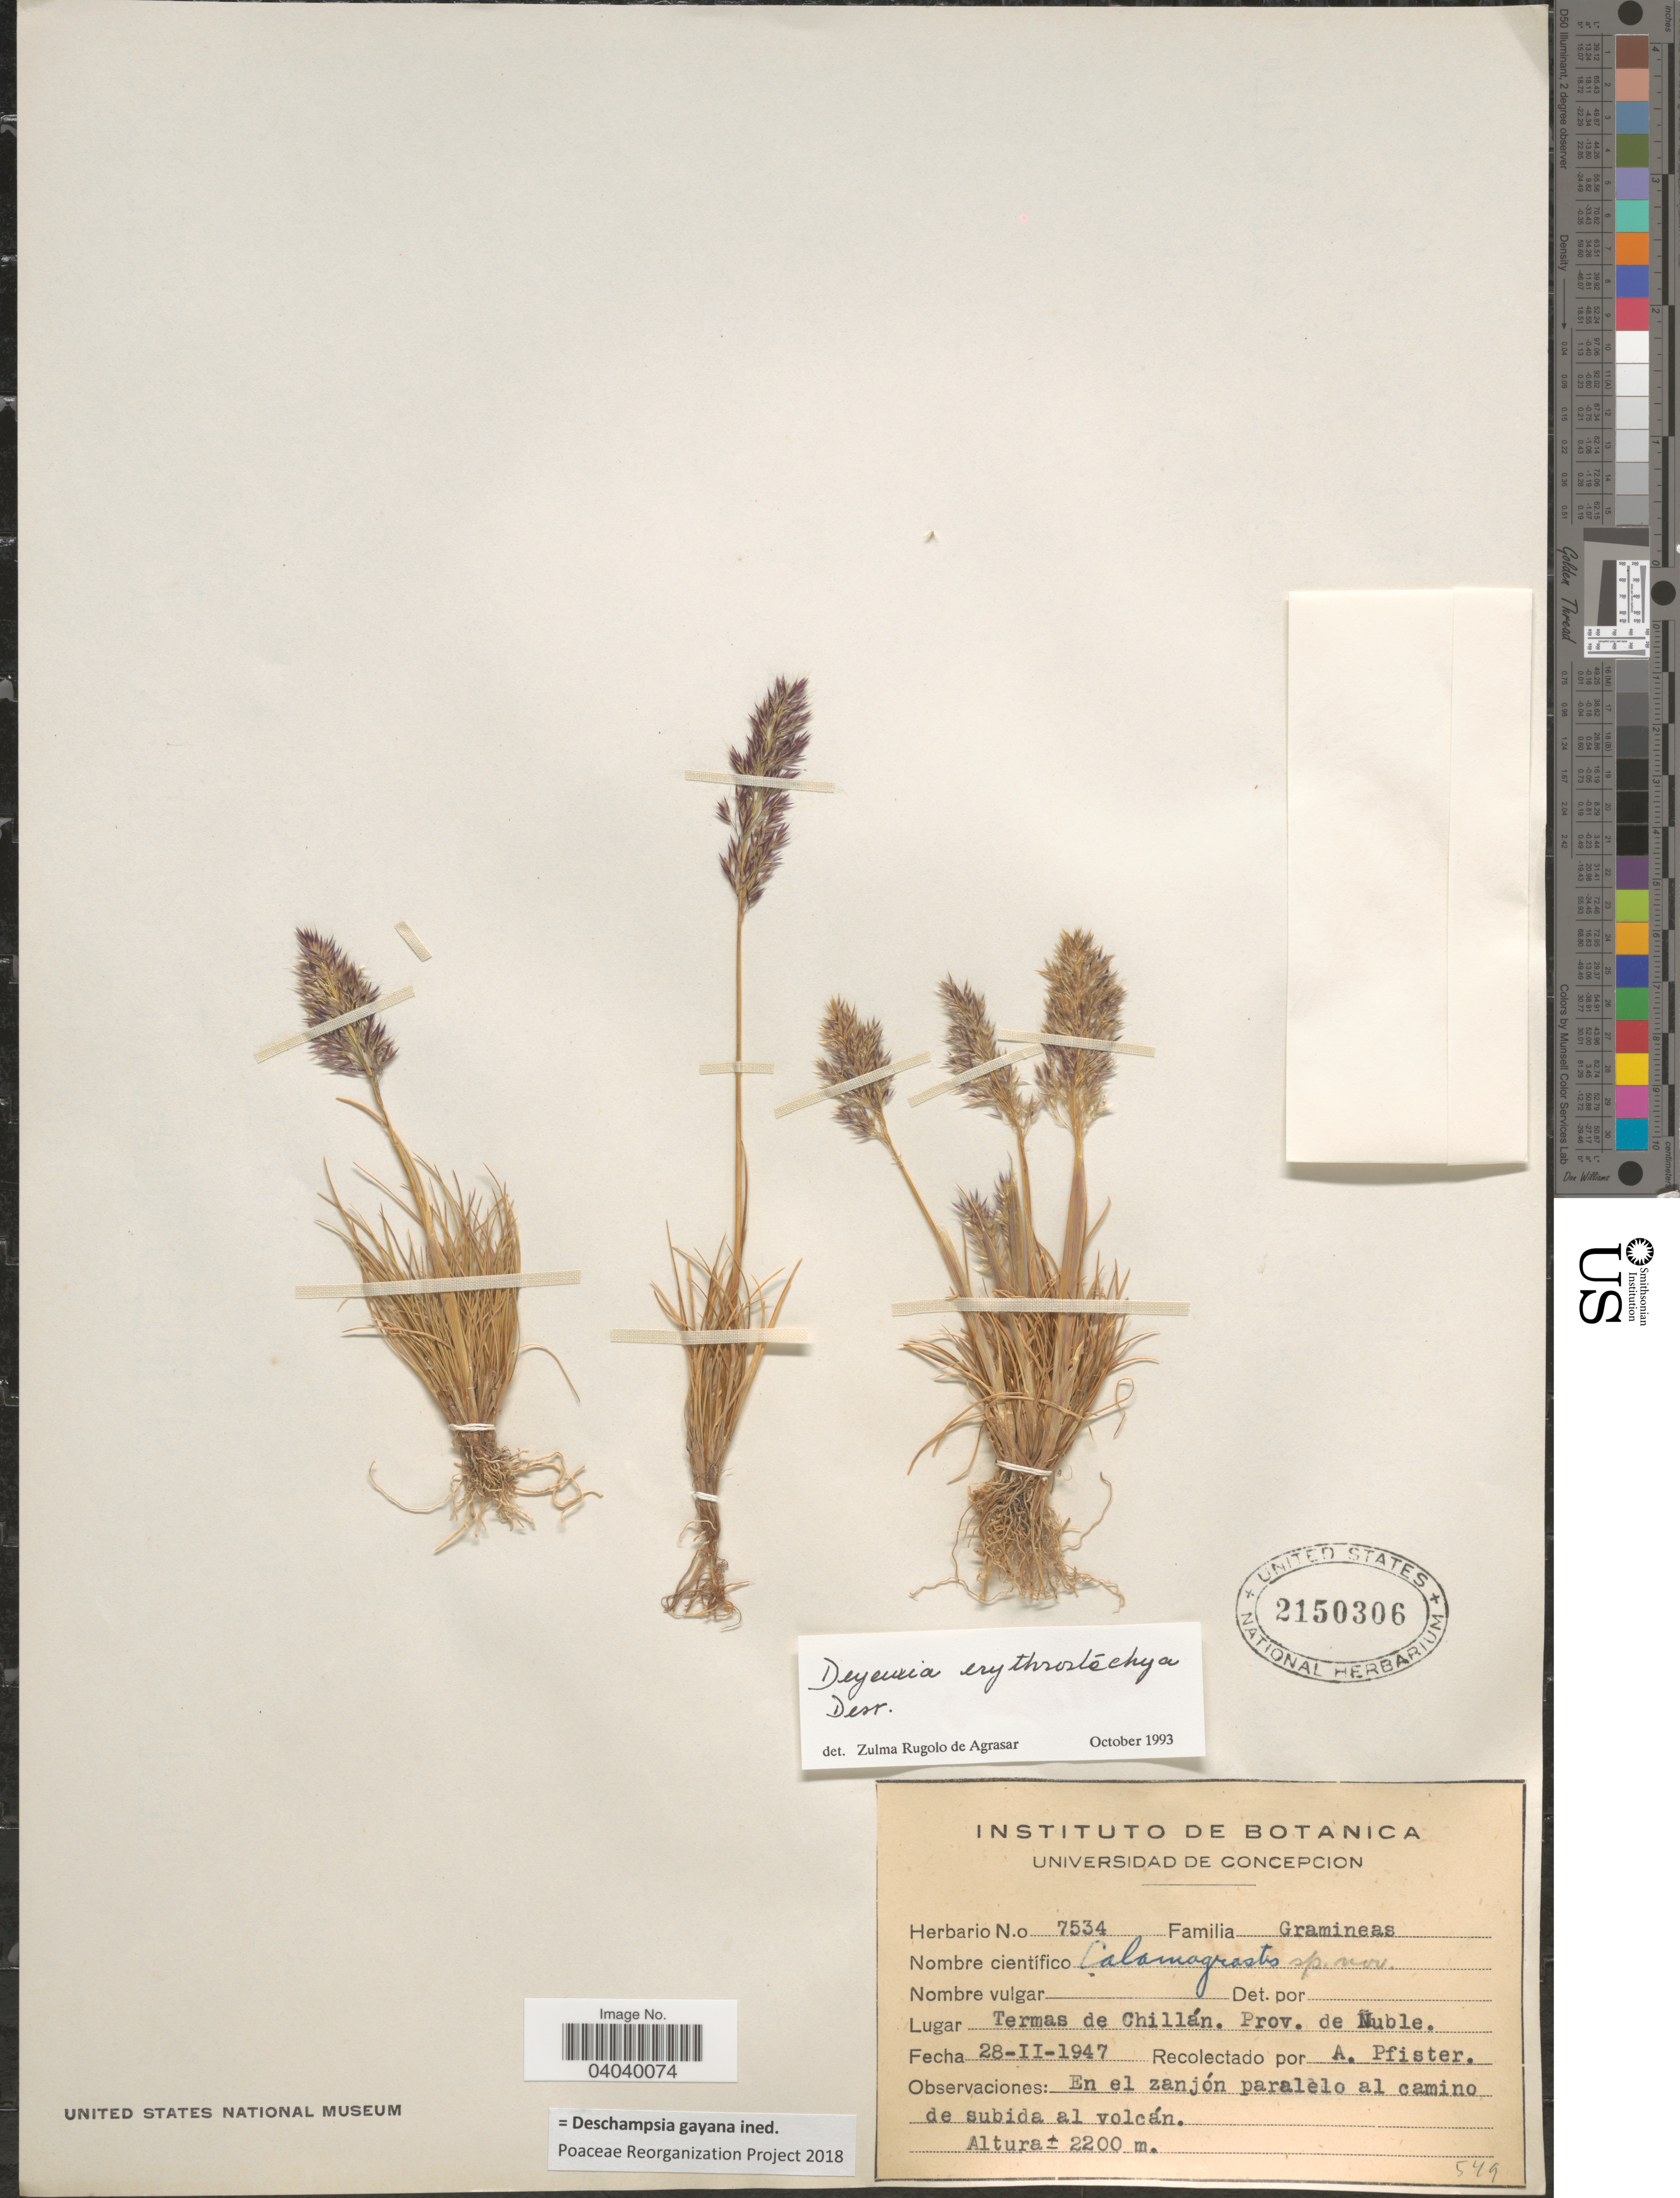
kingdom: Plantae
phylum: Tracheophyta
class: Liliopsida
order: Poales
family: Poaceae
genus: Deschampsia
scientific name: Deschampsia gayana ined.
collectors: A. Pfister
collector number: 7534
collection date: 1947-02-28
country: Paraguay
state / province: Concepcion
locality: Termas de Chillán. Prov. de Ñuble.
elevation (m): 2200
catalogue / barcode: US 2150306